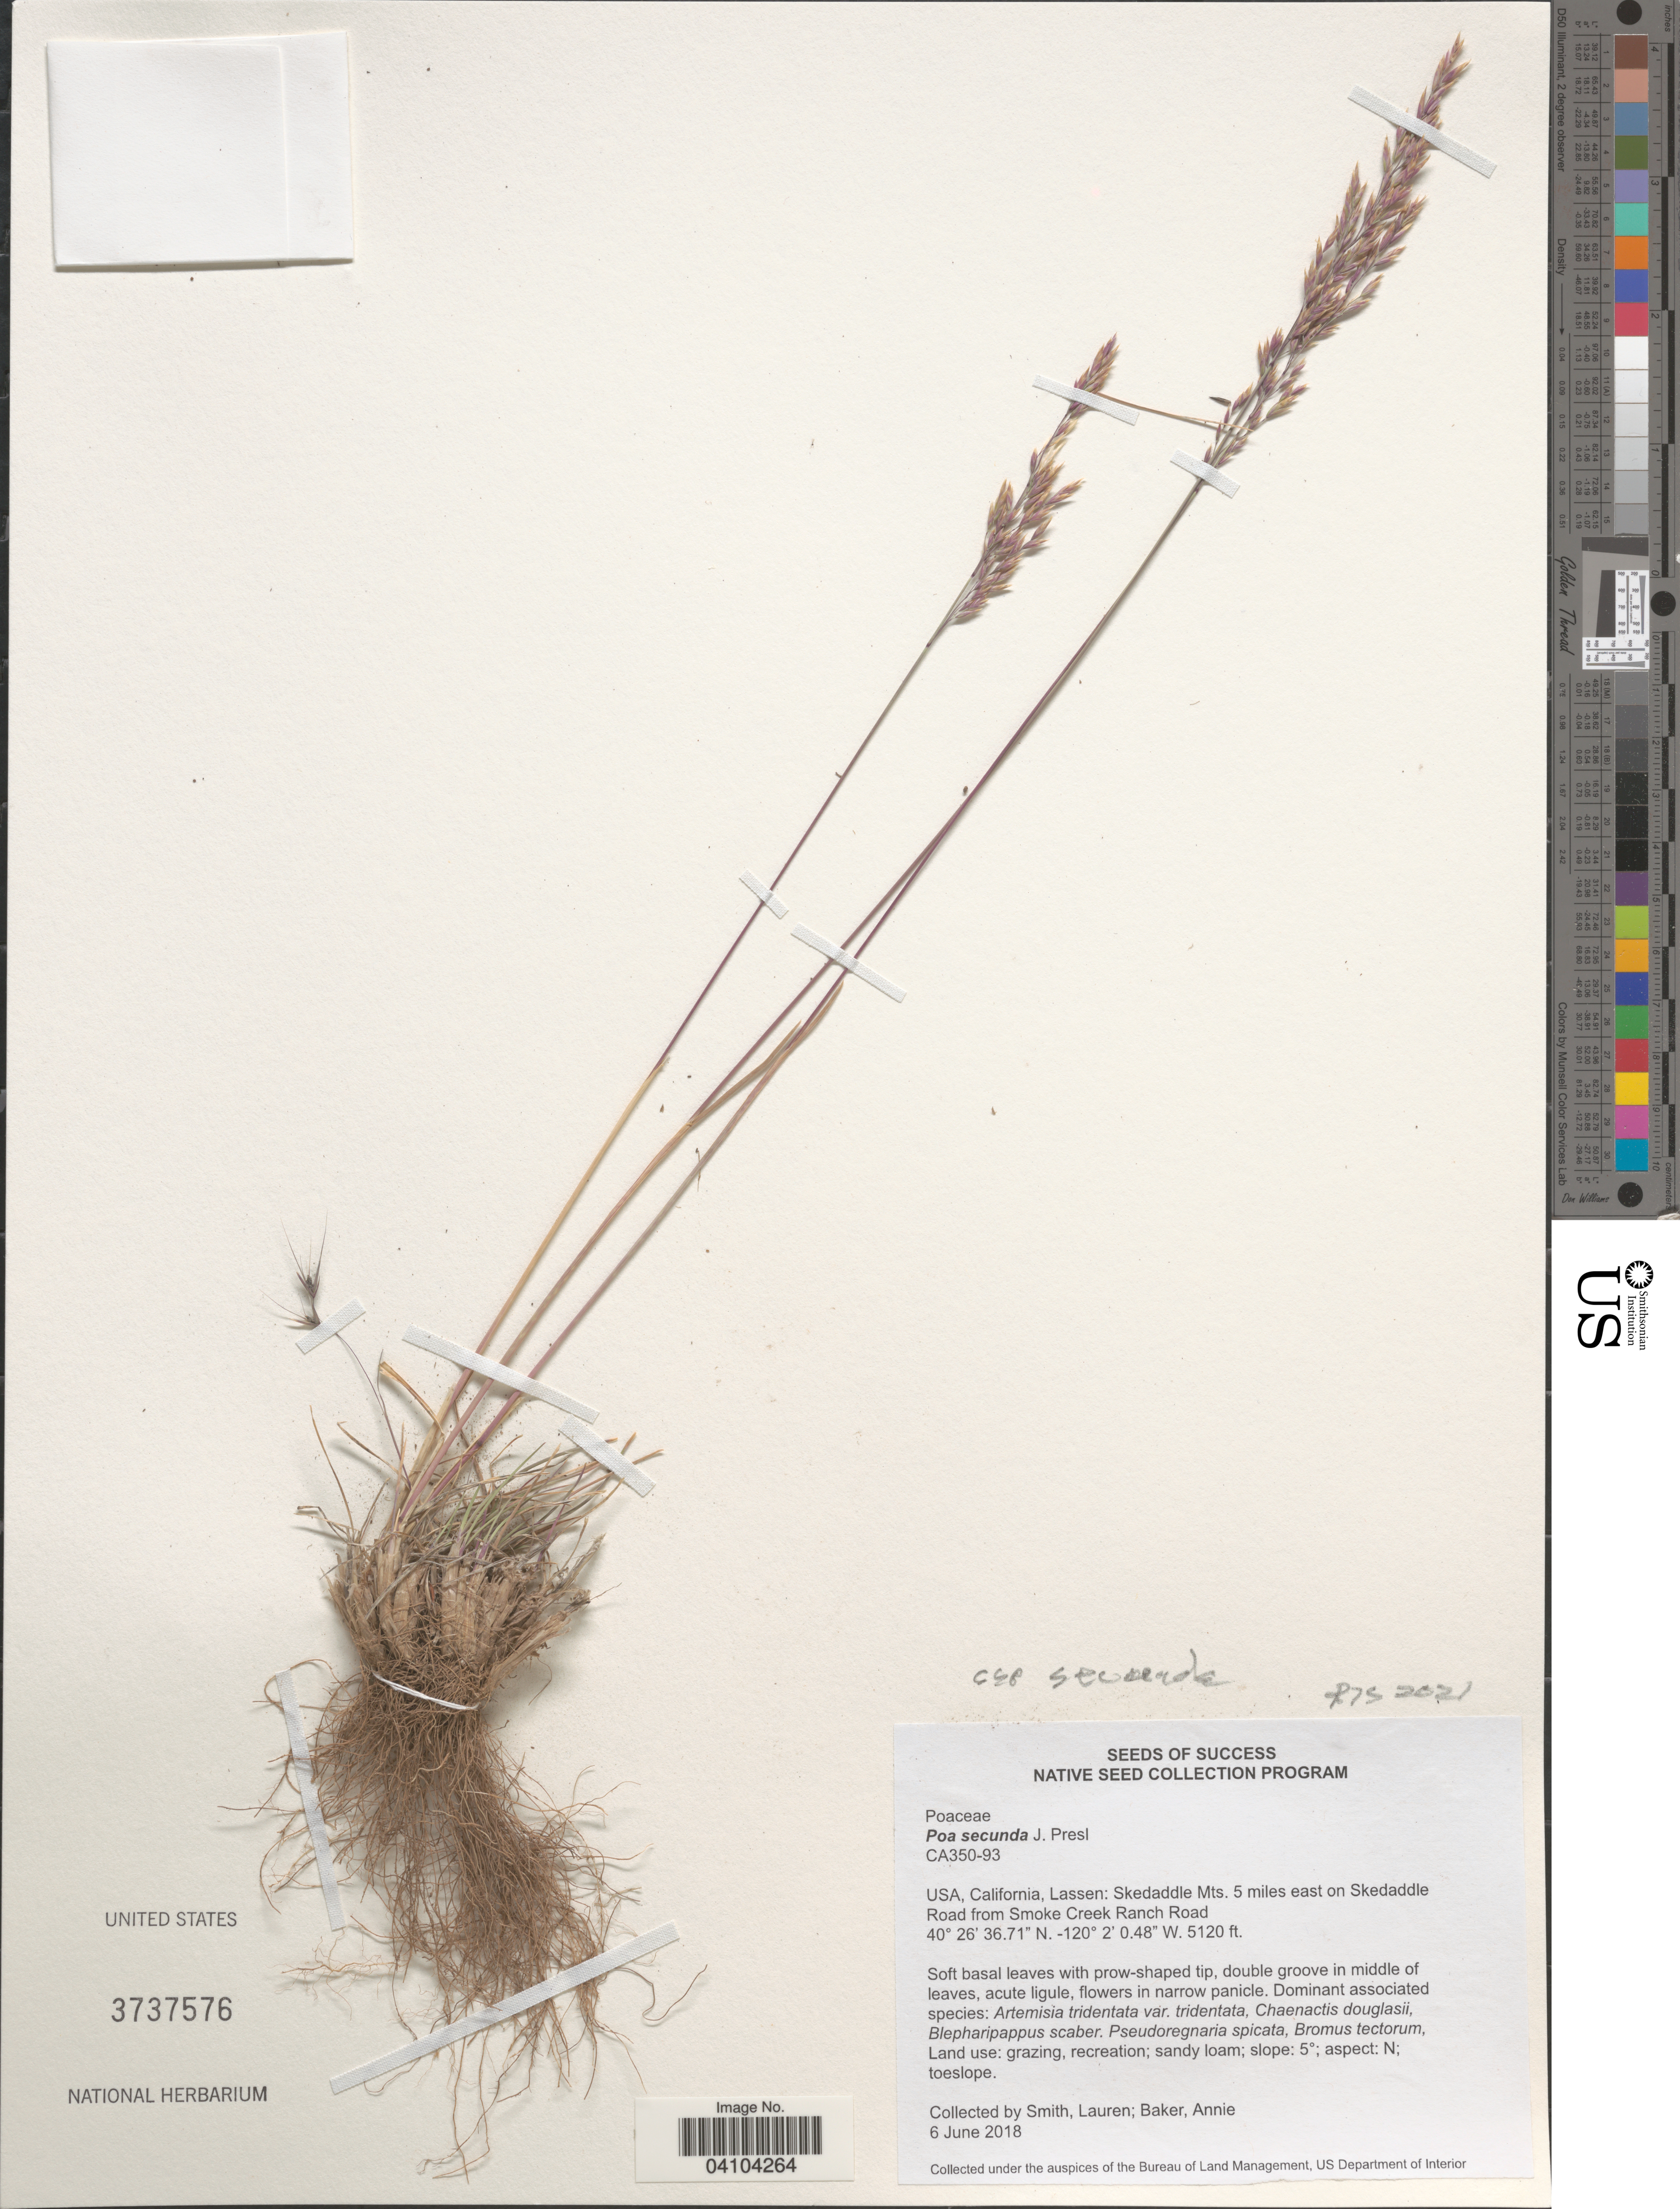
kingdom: Plantae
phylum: Tracheophyta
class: Liliopsida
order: Poales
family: Poaceae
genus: Poa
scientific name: Poa secunda subsp. secunda var. secunda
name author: J. Presl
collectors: L. Smith & A. Baker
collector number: CA350-93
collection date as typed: Transcribed d/m/y: 6/6/2018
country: United States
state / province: California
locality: Lassen: Skedaddle Mts. 5 miles east on Skedaddle Road from Smoke Creek Ranch Road.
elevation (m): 1561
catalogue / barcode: US 3737576